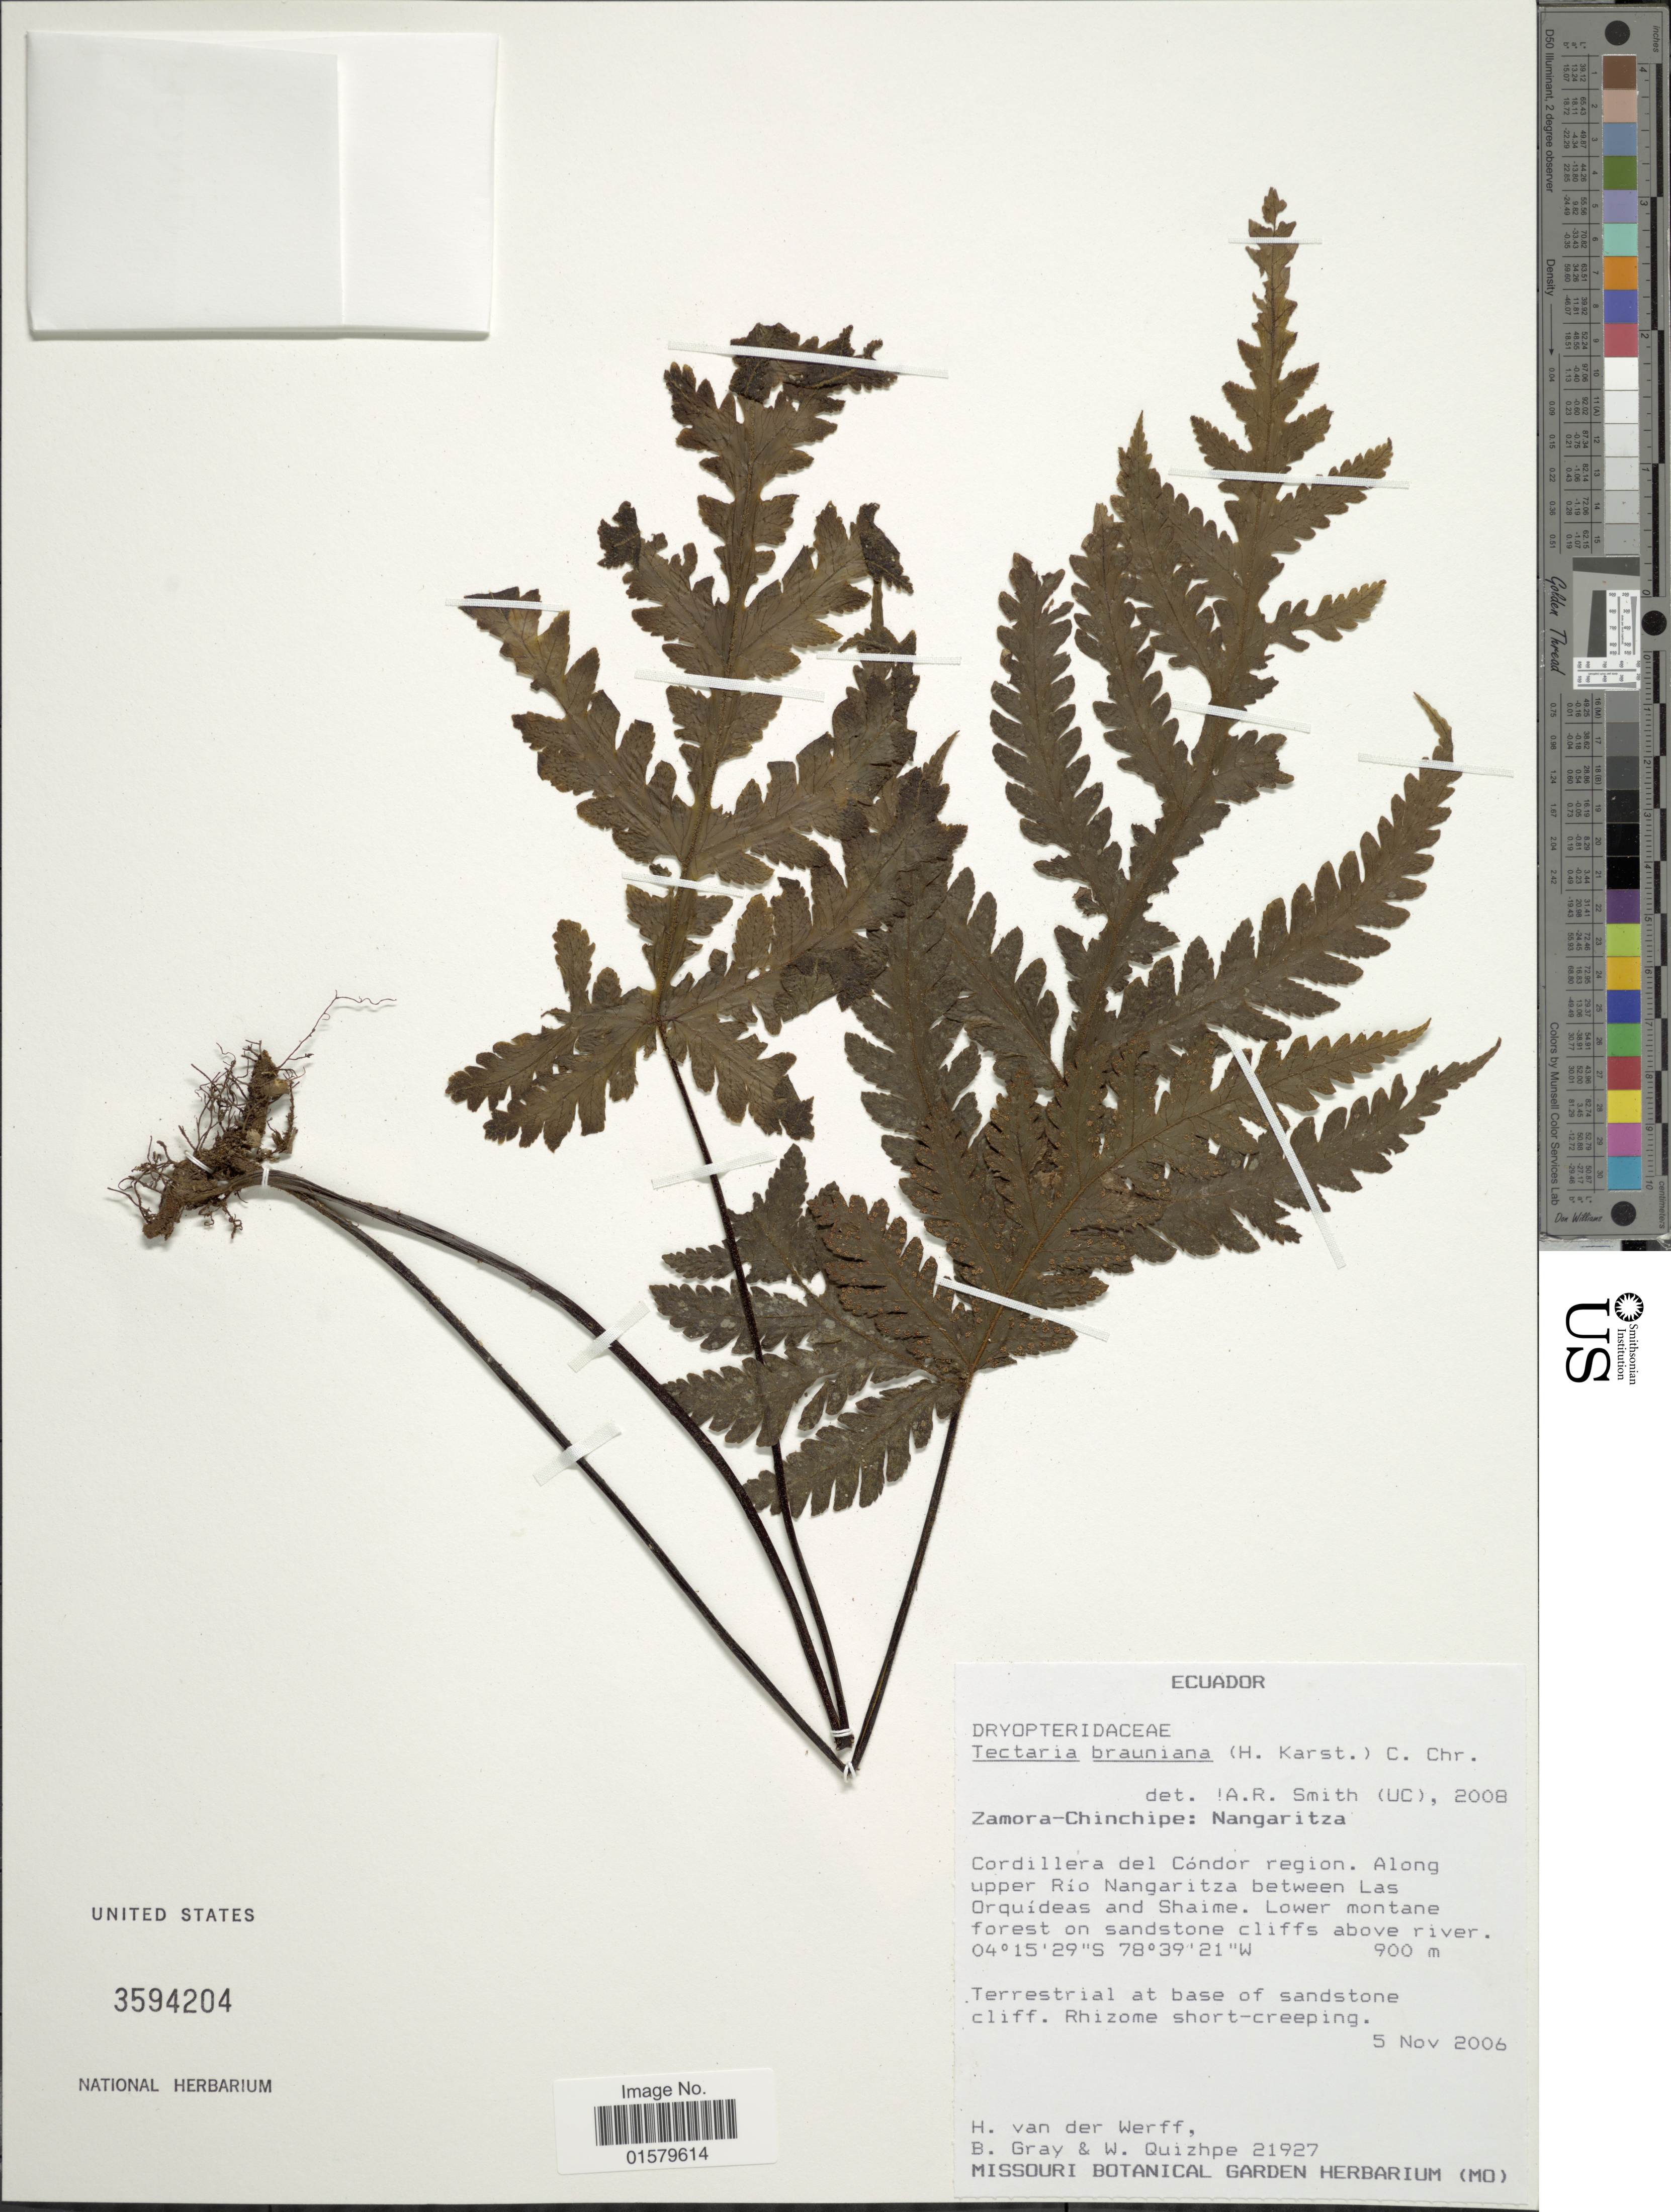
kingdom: Plantae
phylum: Tracheophyta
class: Polypodiopsida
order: Polypodiales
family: Tectariaceae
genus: Tectaria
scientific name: Tectaria brauniana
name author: (H. Karst.) C. Chr.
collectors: H. van der Werff, B. Gray & W. Quizhpe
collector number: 21927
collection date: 2006-11-05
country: Ecuador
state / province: Zamora-Chinchipe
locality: Nangaritza, Cordillera del Condor region. Along upper Rio Nangaritza between Las Orquideas and Shaime. Lower montane forest on sandstone cliffs above river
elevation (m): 900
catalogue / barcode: US 3594204